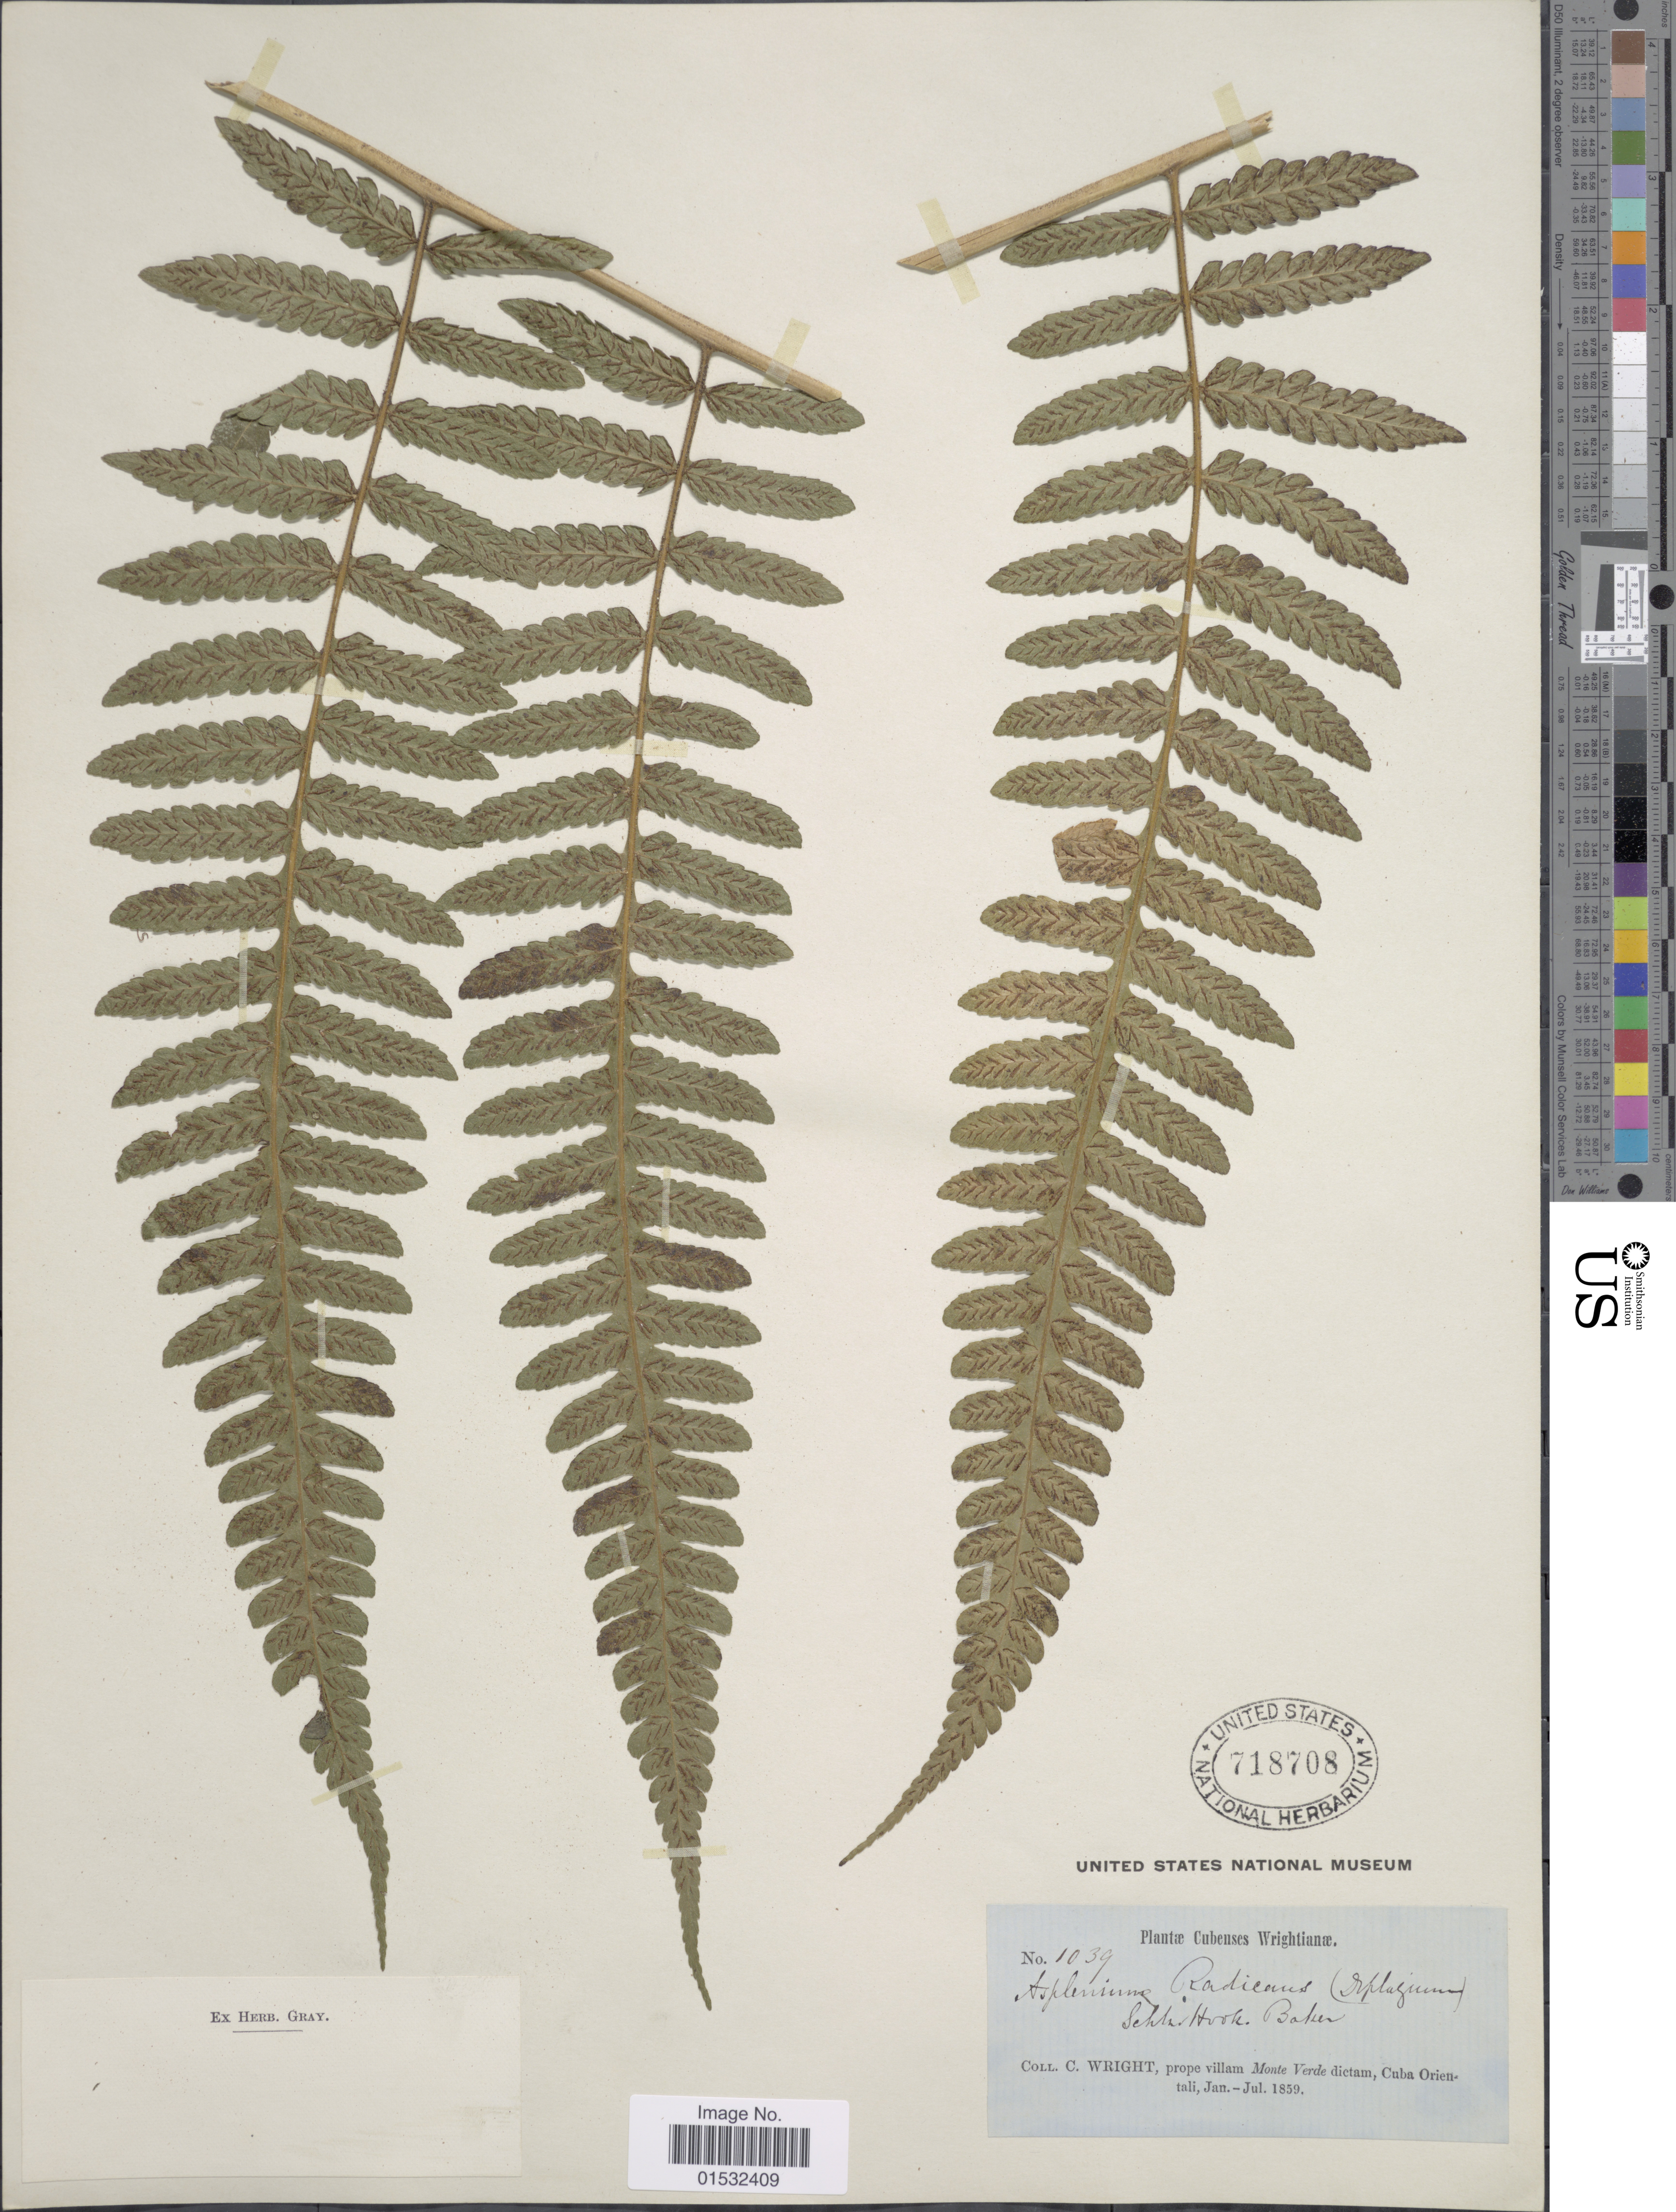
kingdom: Plantae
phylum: Tracheophyta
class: Polypodiopsida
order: Polypodiales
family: Athyriaceae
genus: Diplazium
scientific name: Diplazium striatum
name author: (L.) C. Presl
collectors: C. Wright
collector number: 1039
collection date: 1859-01/1859-07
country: Cuba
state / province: Oriente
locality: Prope villam Monte Verde dictam, Cuba Orientali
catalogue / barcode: US 718708